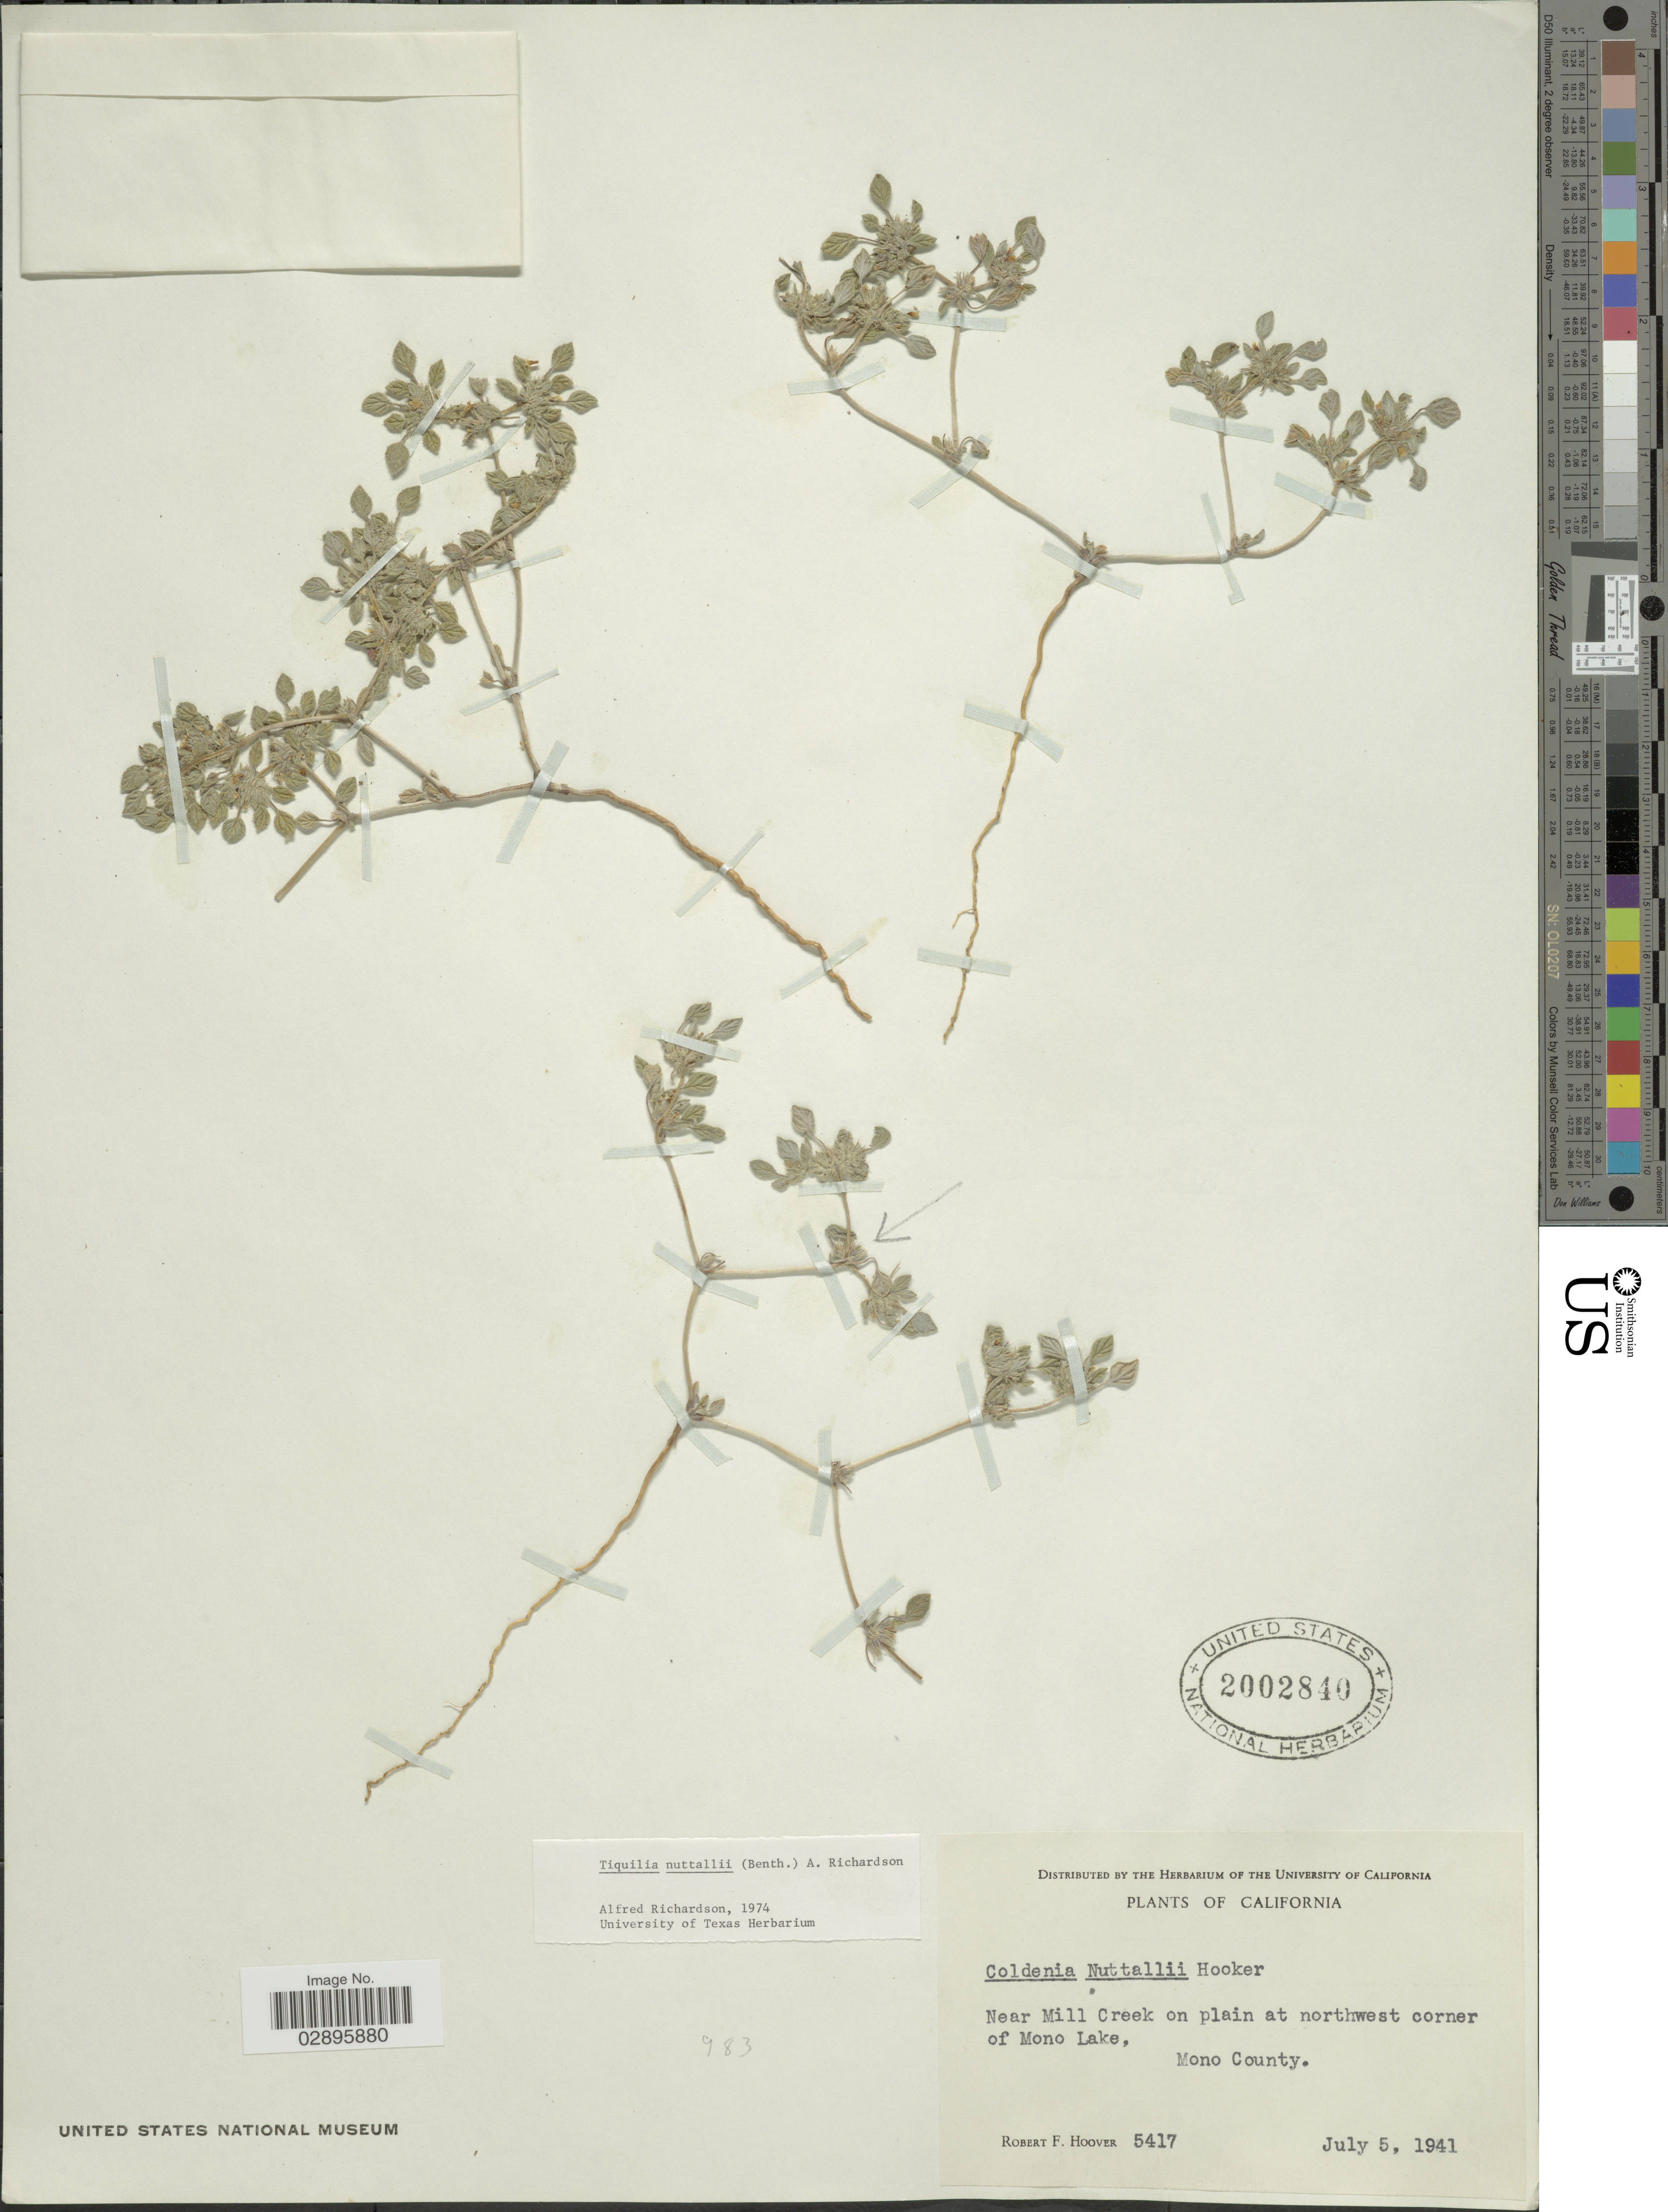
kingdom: Plantae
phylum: Tracheophyta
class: Magnoliopsida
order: Boraginales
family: Ehretiaceae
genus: Tiquilia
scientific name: Tiquilia nuttallii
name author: (Hook.) A.T. Richardson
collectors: R. F. Hoover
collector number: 5417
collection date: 1941-07-05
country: United States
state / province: California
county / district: Mono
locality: Near Mill Creek on plain at northwest corner of Mono Lake, Mono County.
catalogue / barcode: US 2002840